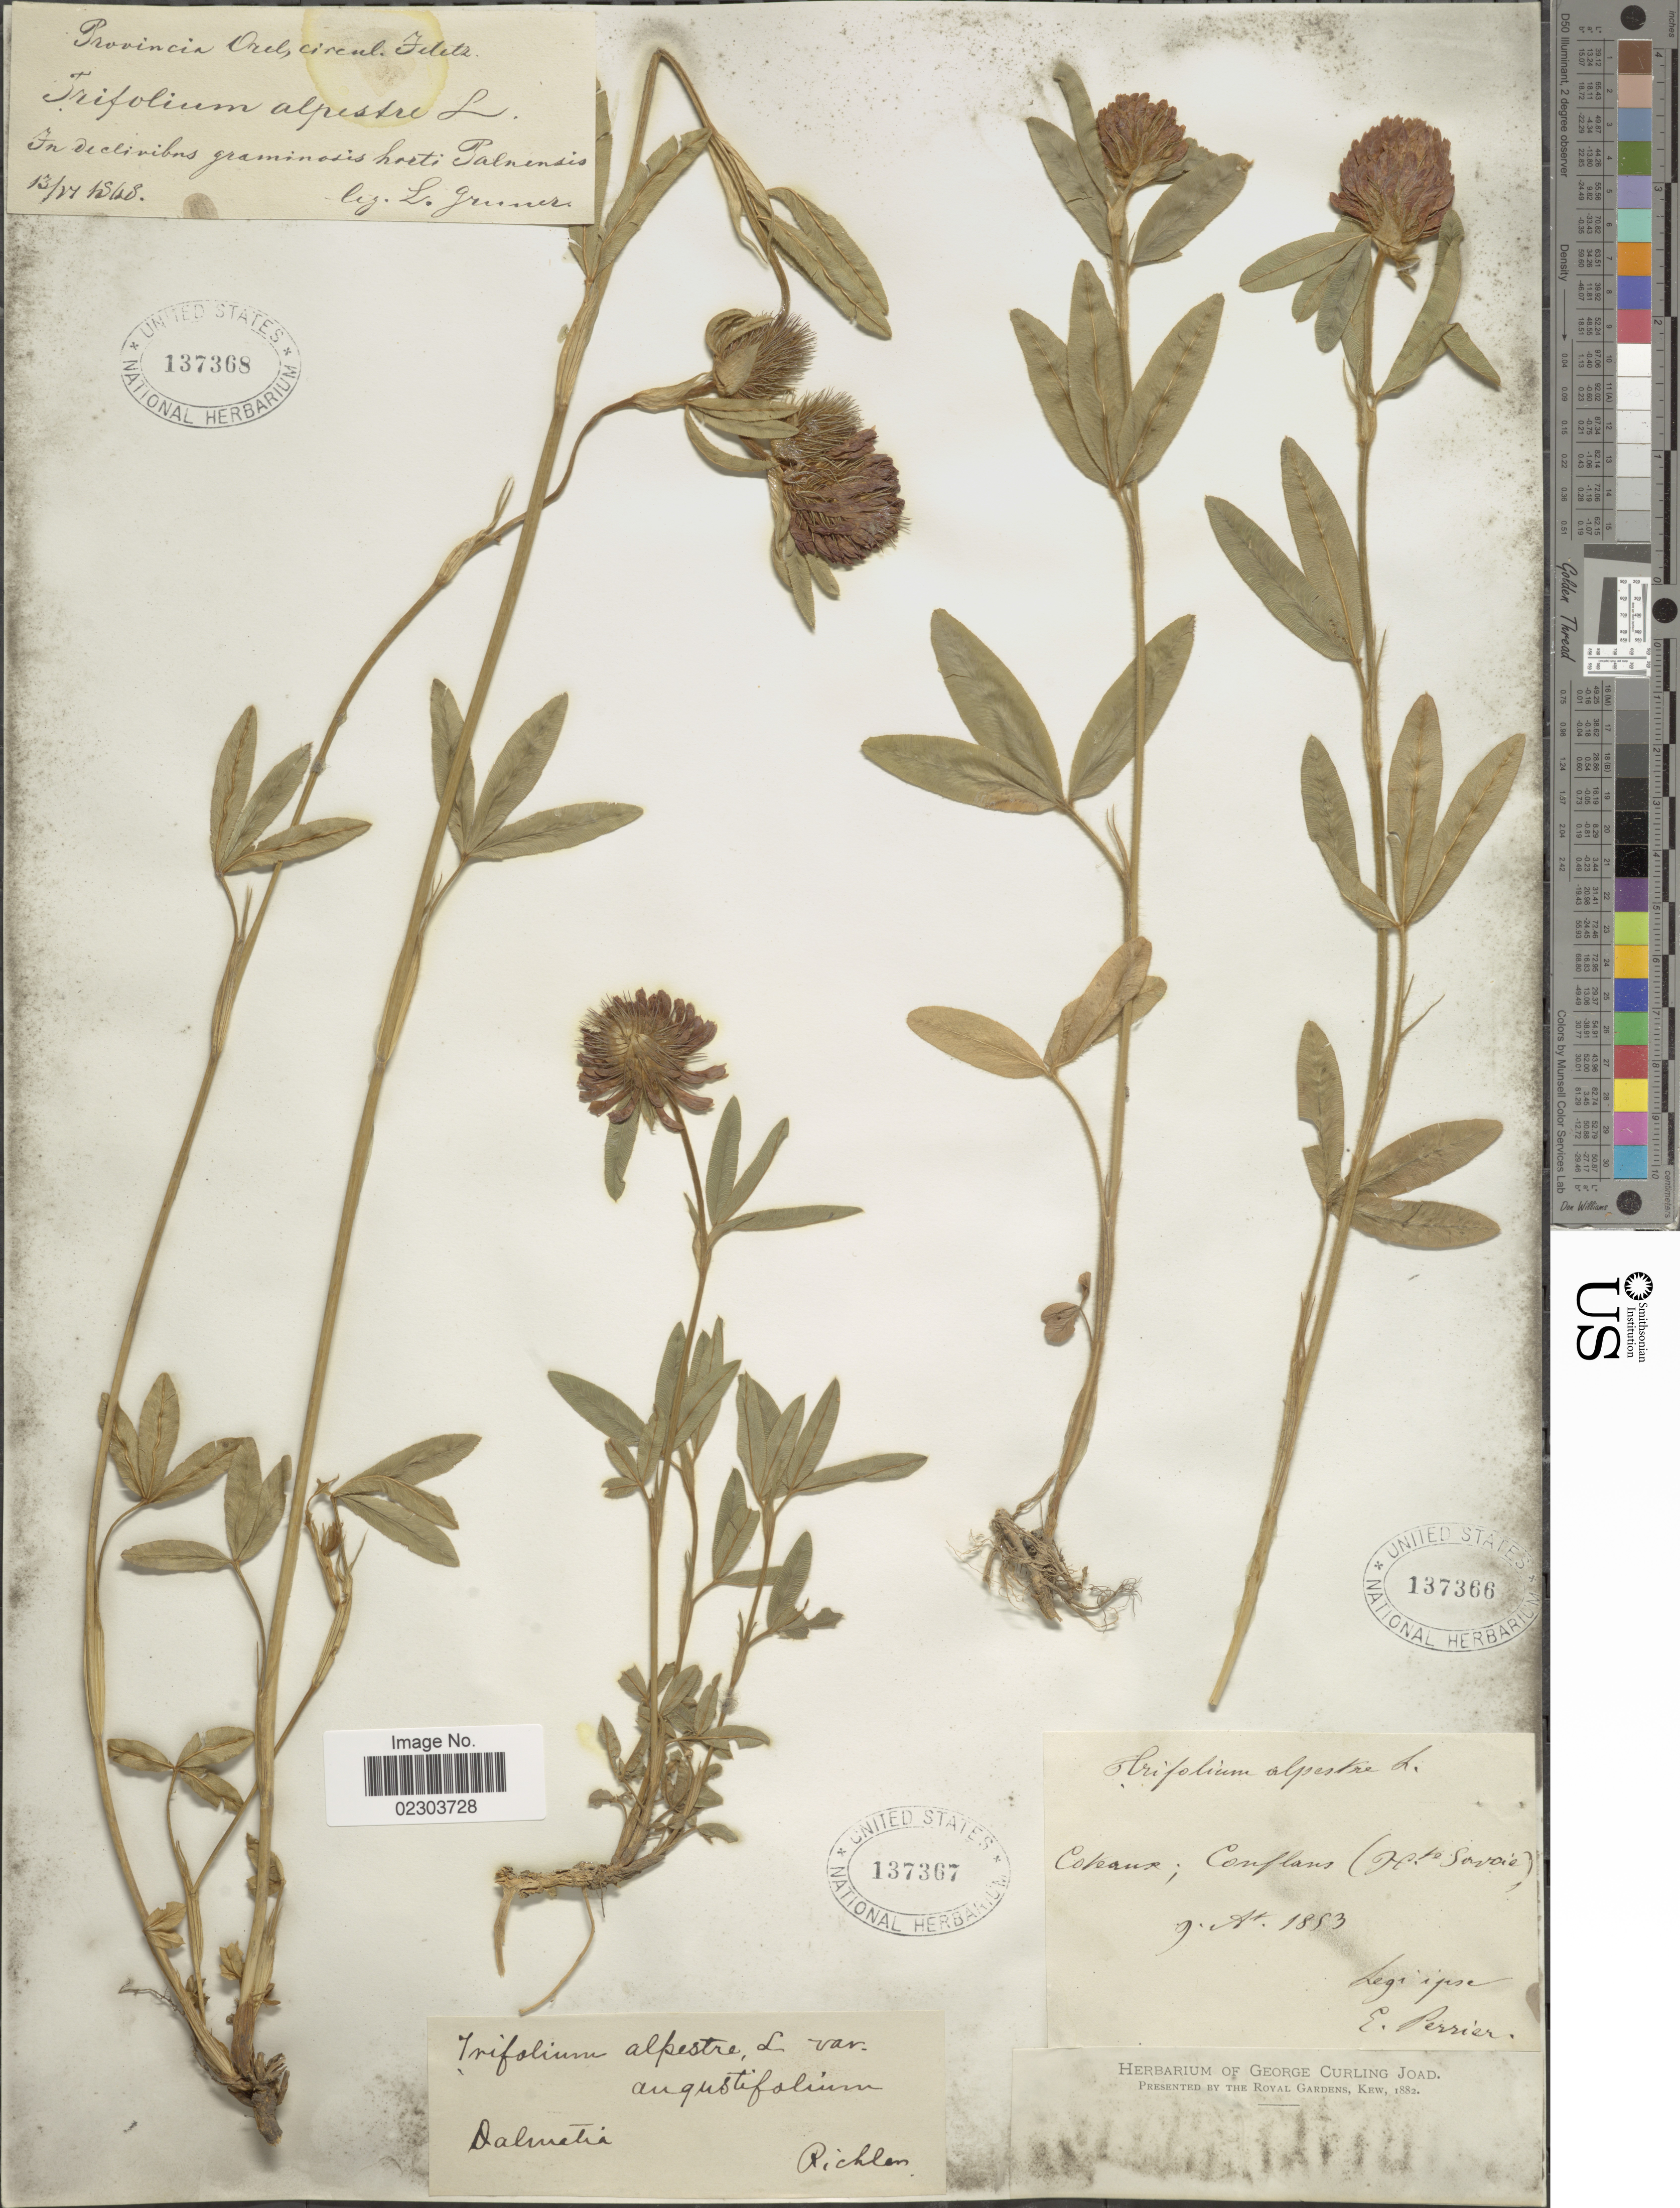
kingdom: Plantae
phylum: Tracheophyta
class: Magnoliopsida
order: Fabales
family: Fabaceae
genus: Trifolium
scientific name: Trifolium alpestre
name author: L.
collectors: -. Richlen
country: Croatia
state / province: Split-Dalmatia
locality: Dalmatia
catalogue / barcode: US 137367-2